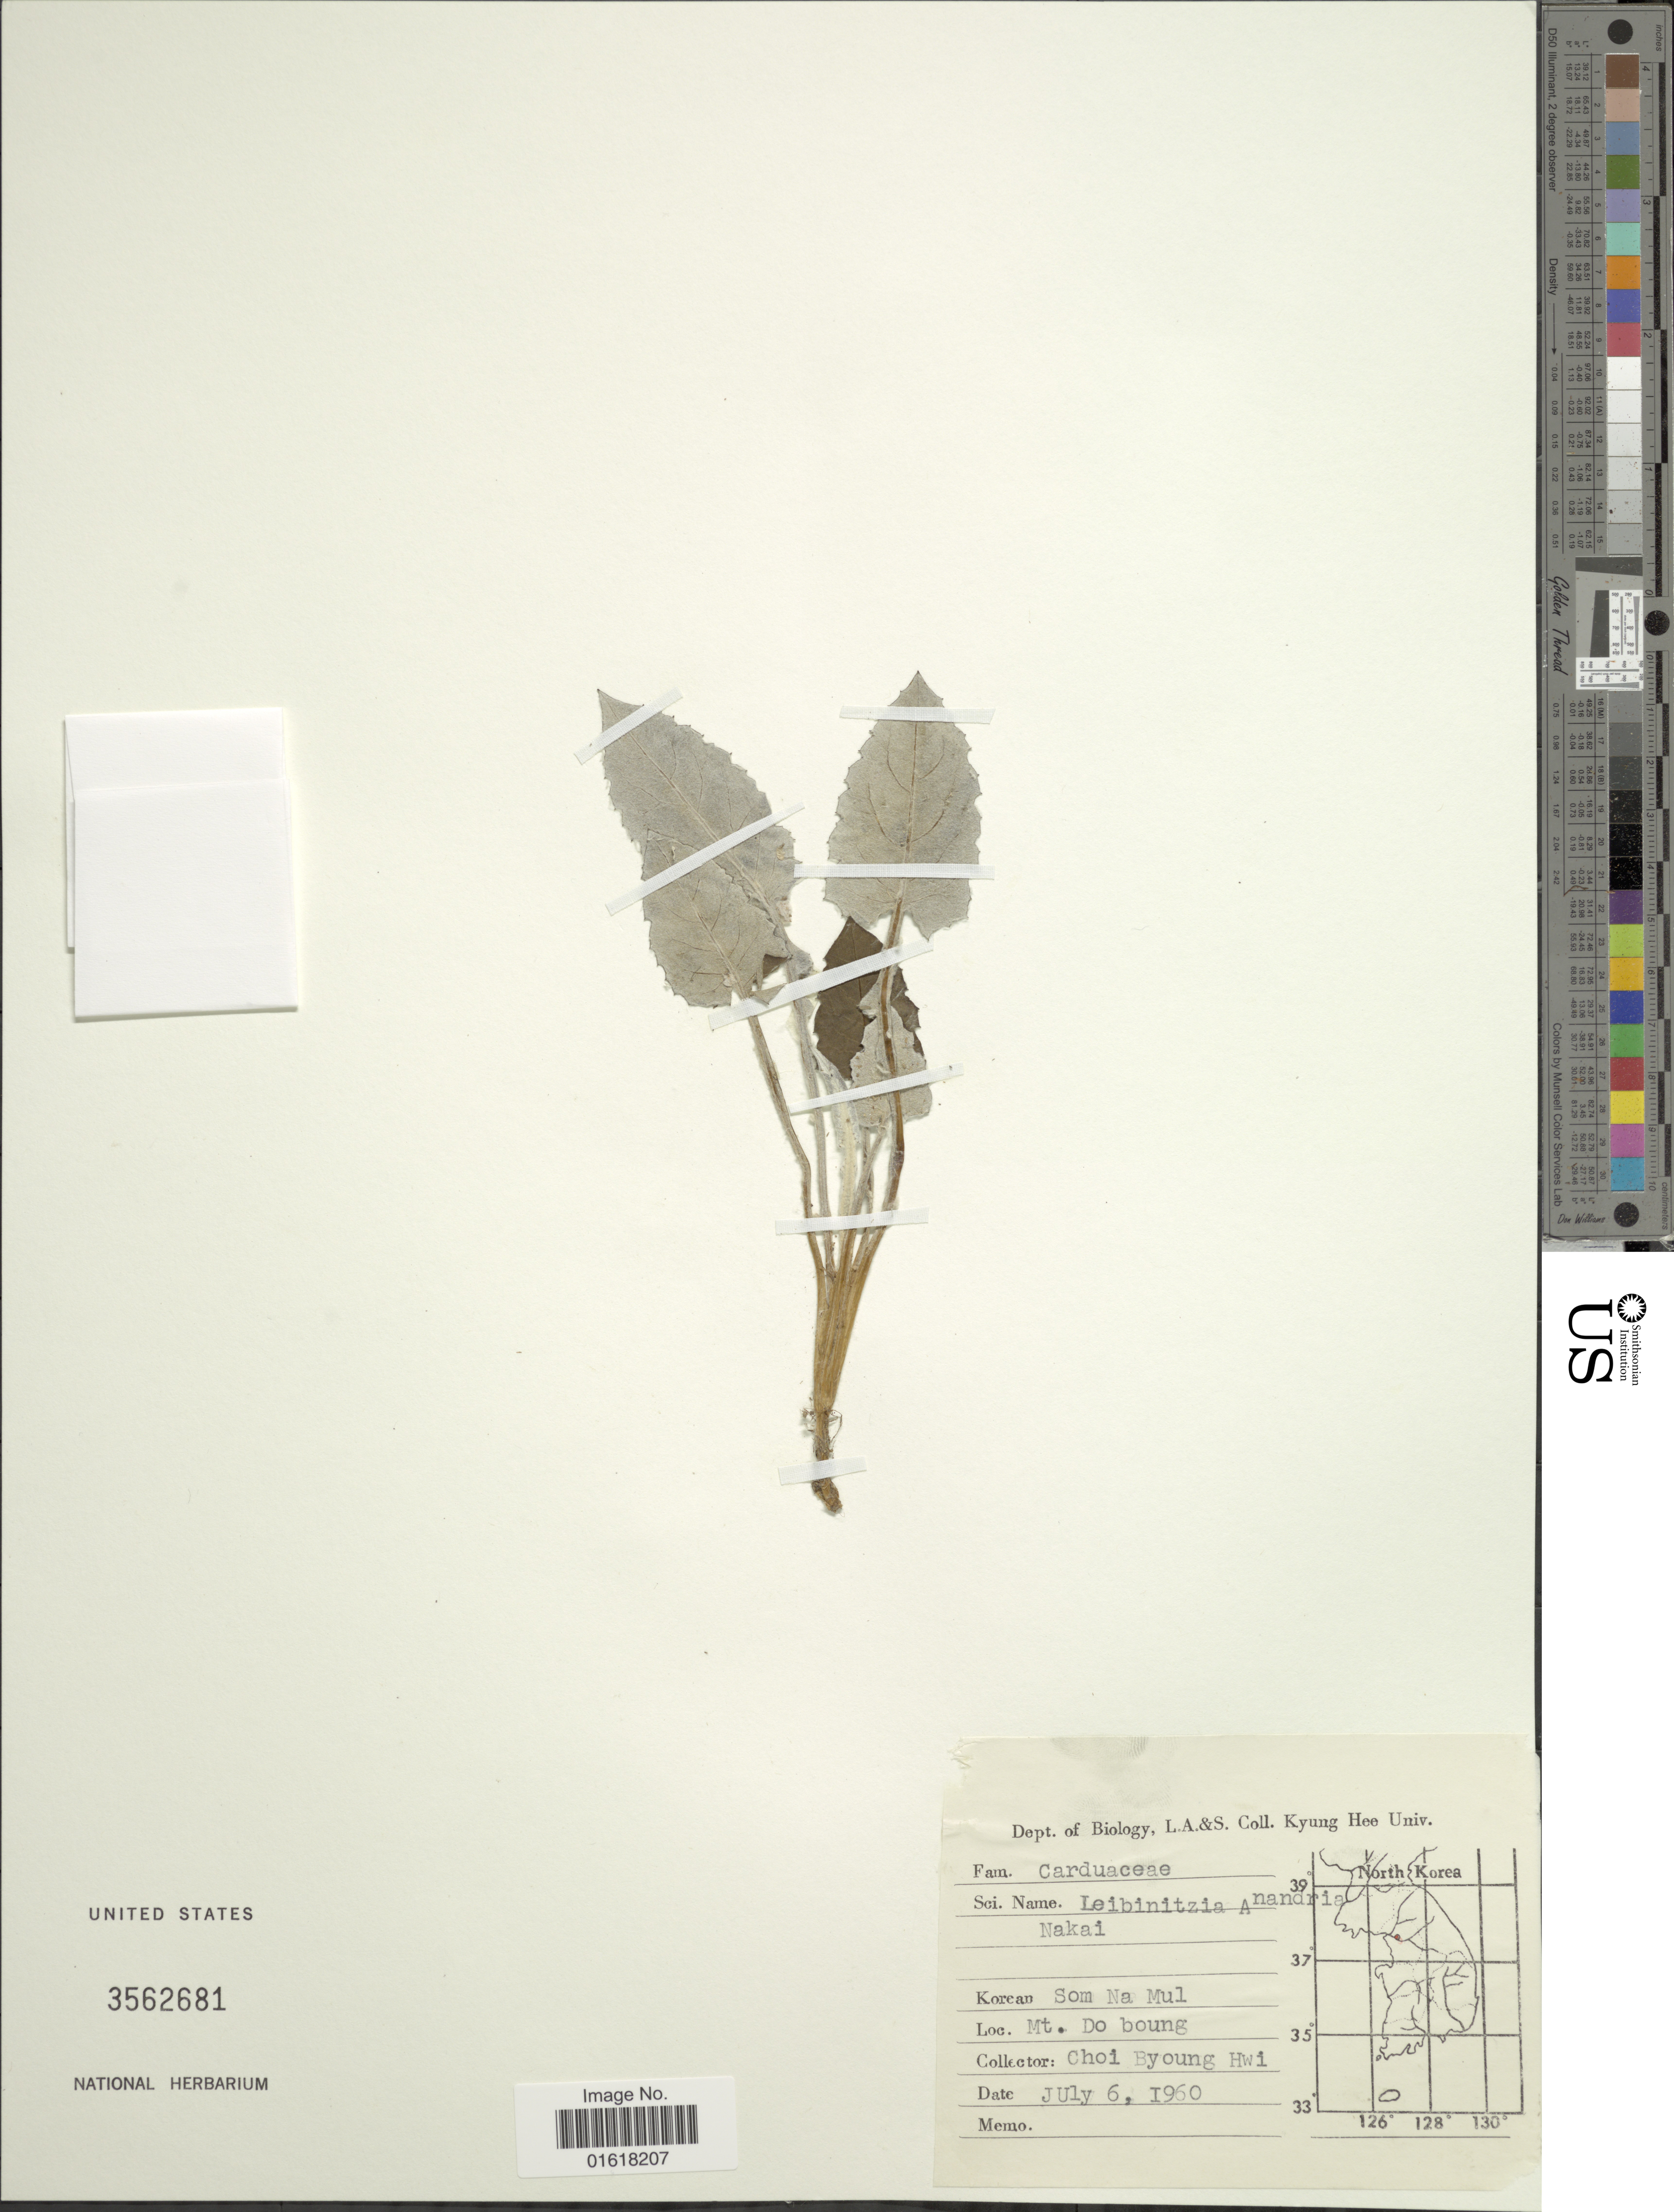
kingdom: Plantae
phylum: Tracheophyta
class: Magnoliopsida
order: Asterales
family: Asteraceae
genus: Leibnitzia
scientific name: Leibnitzia anandria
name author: (L.) Nakai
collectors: B.H. Choi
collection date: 1960-07-06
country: North Korea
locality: Mt. Do boung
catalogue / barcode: US 3562681